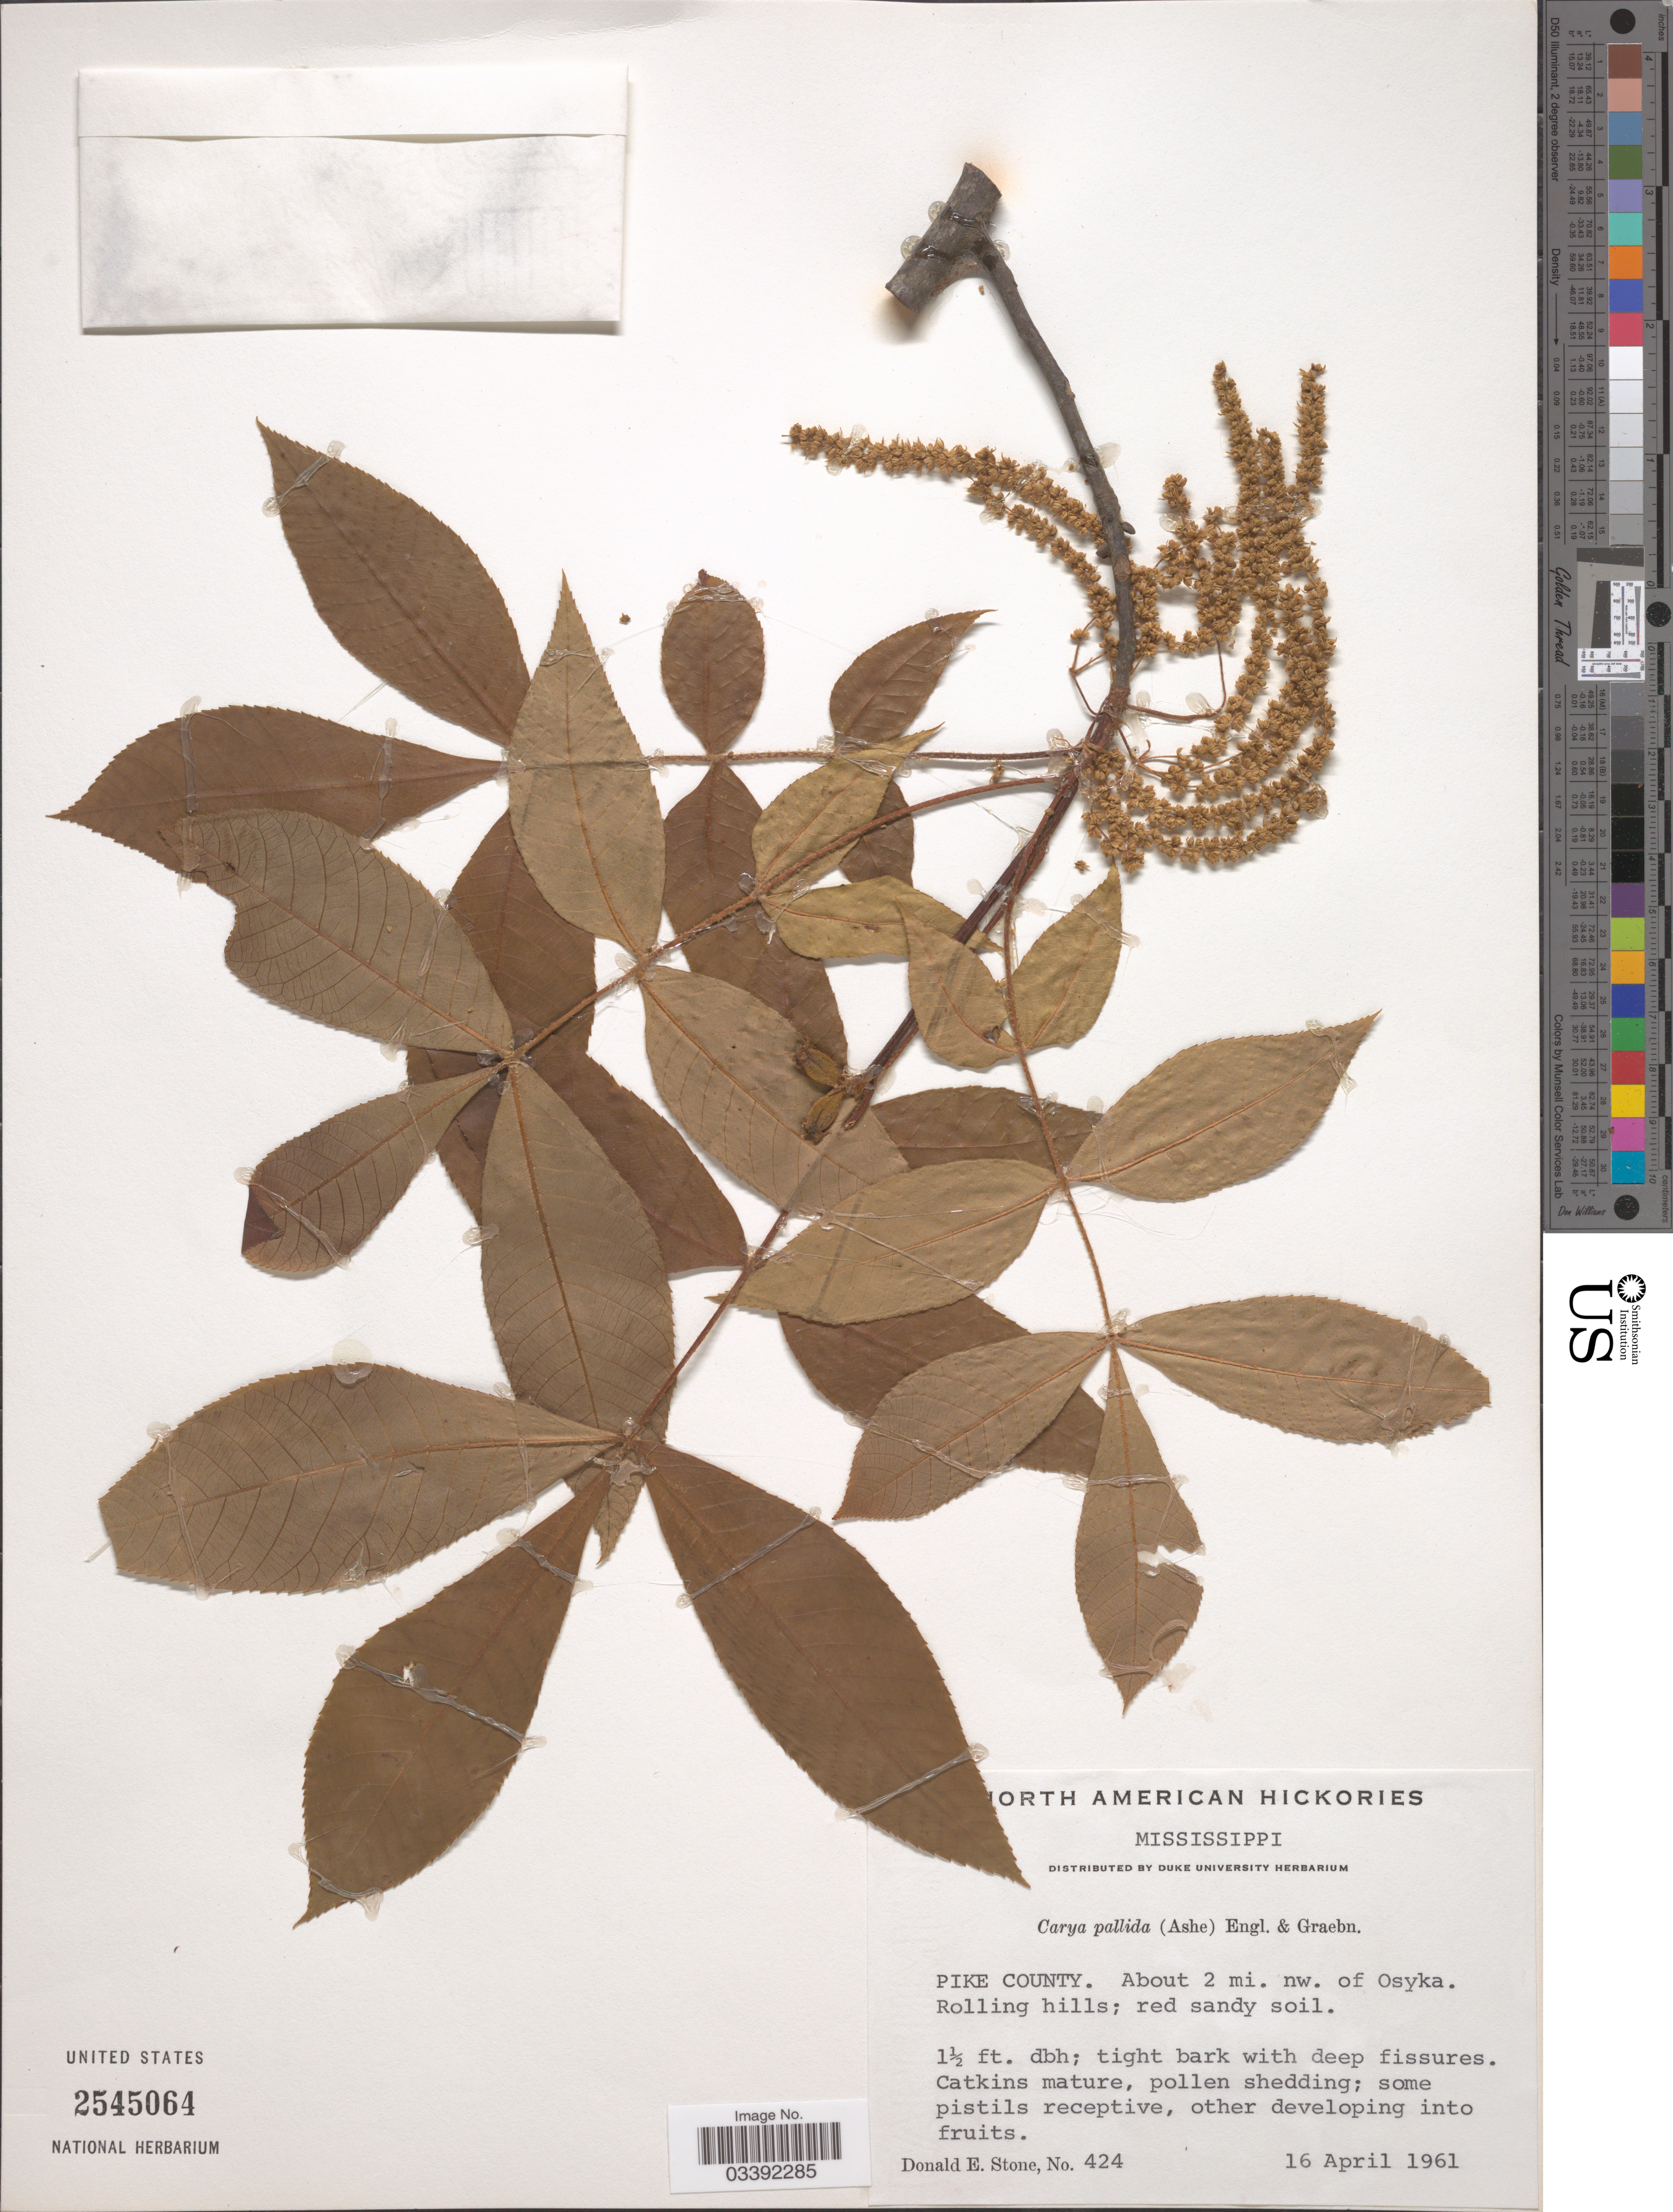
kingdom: Plantae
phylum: Tracheophyta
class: Magnoliopsida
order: Fagales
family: Juglandaceae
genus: Carya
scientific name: Carya pallida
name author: (Ashe) Engl. & Graebner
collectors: D. Stone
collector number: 424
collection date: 1961-04-16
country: United States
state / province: Mississippi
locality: Pike County. About 2 mi. nw. of Osyka. Rolling hills.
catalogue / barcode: US 2545064